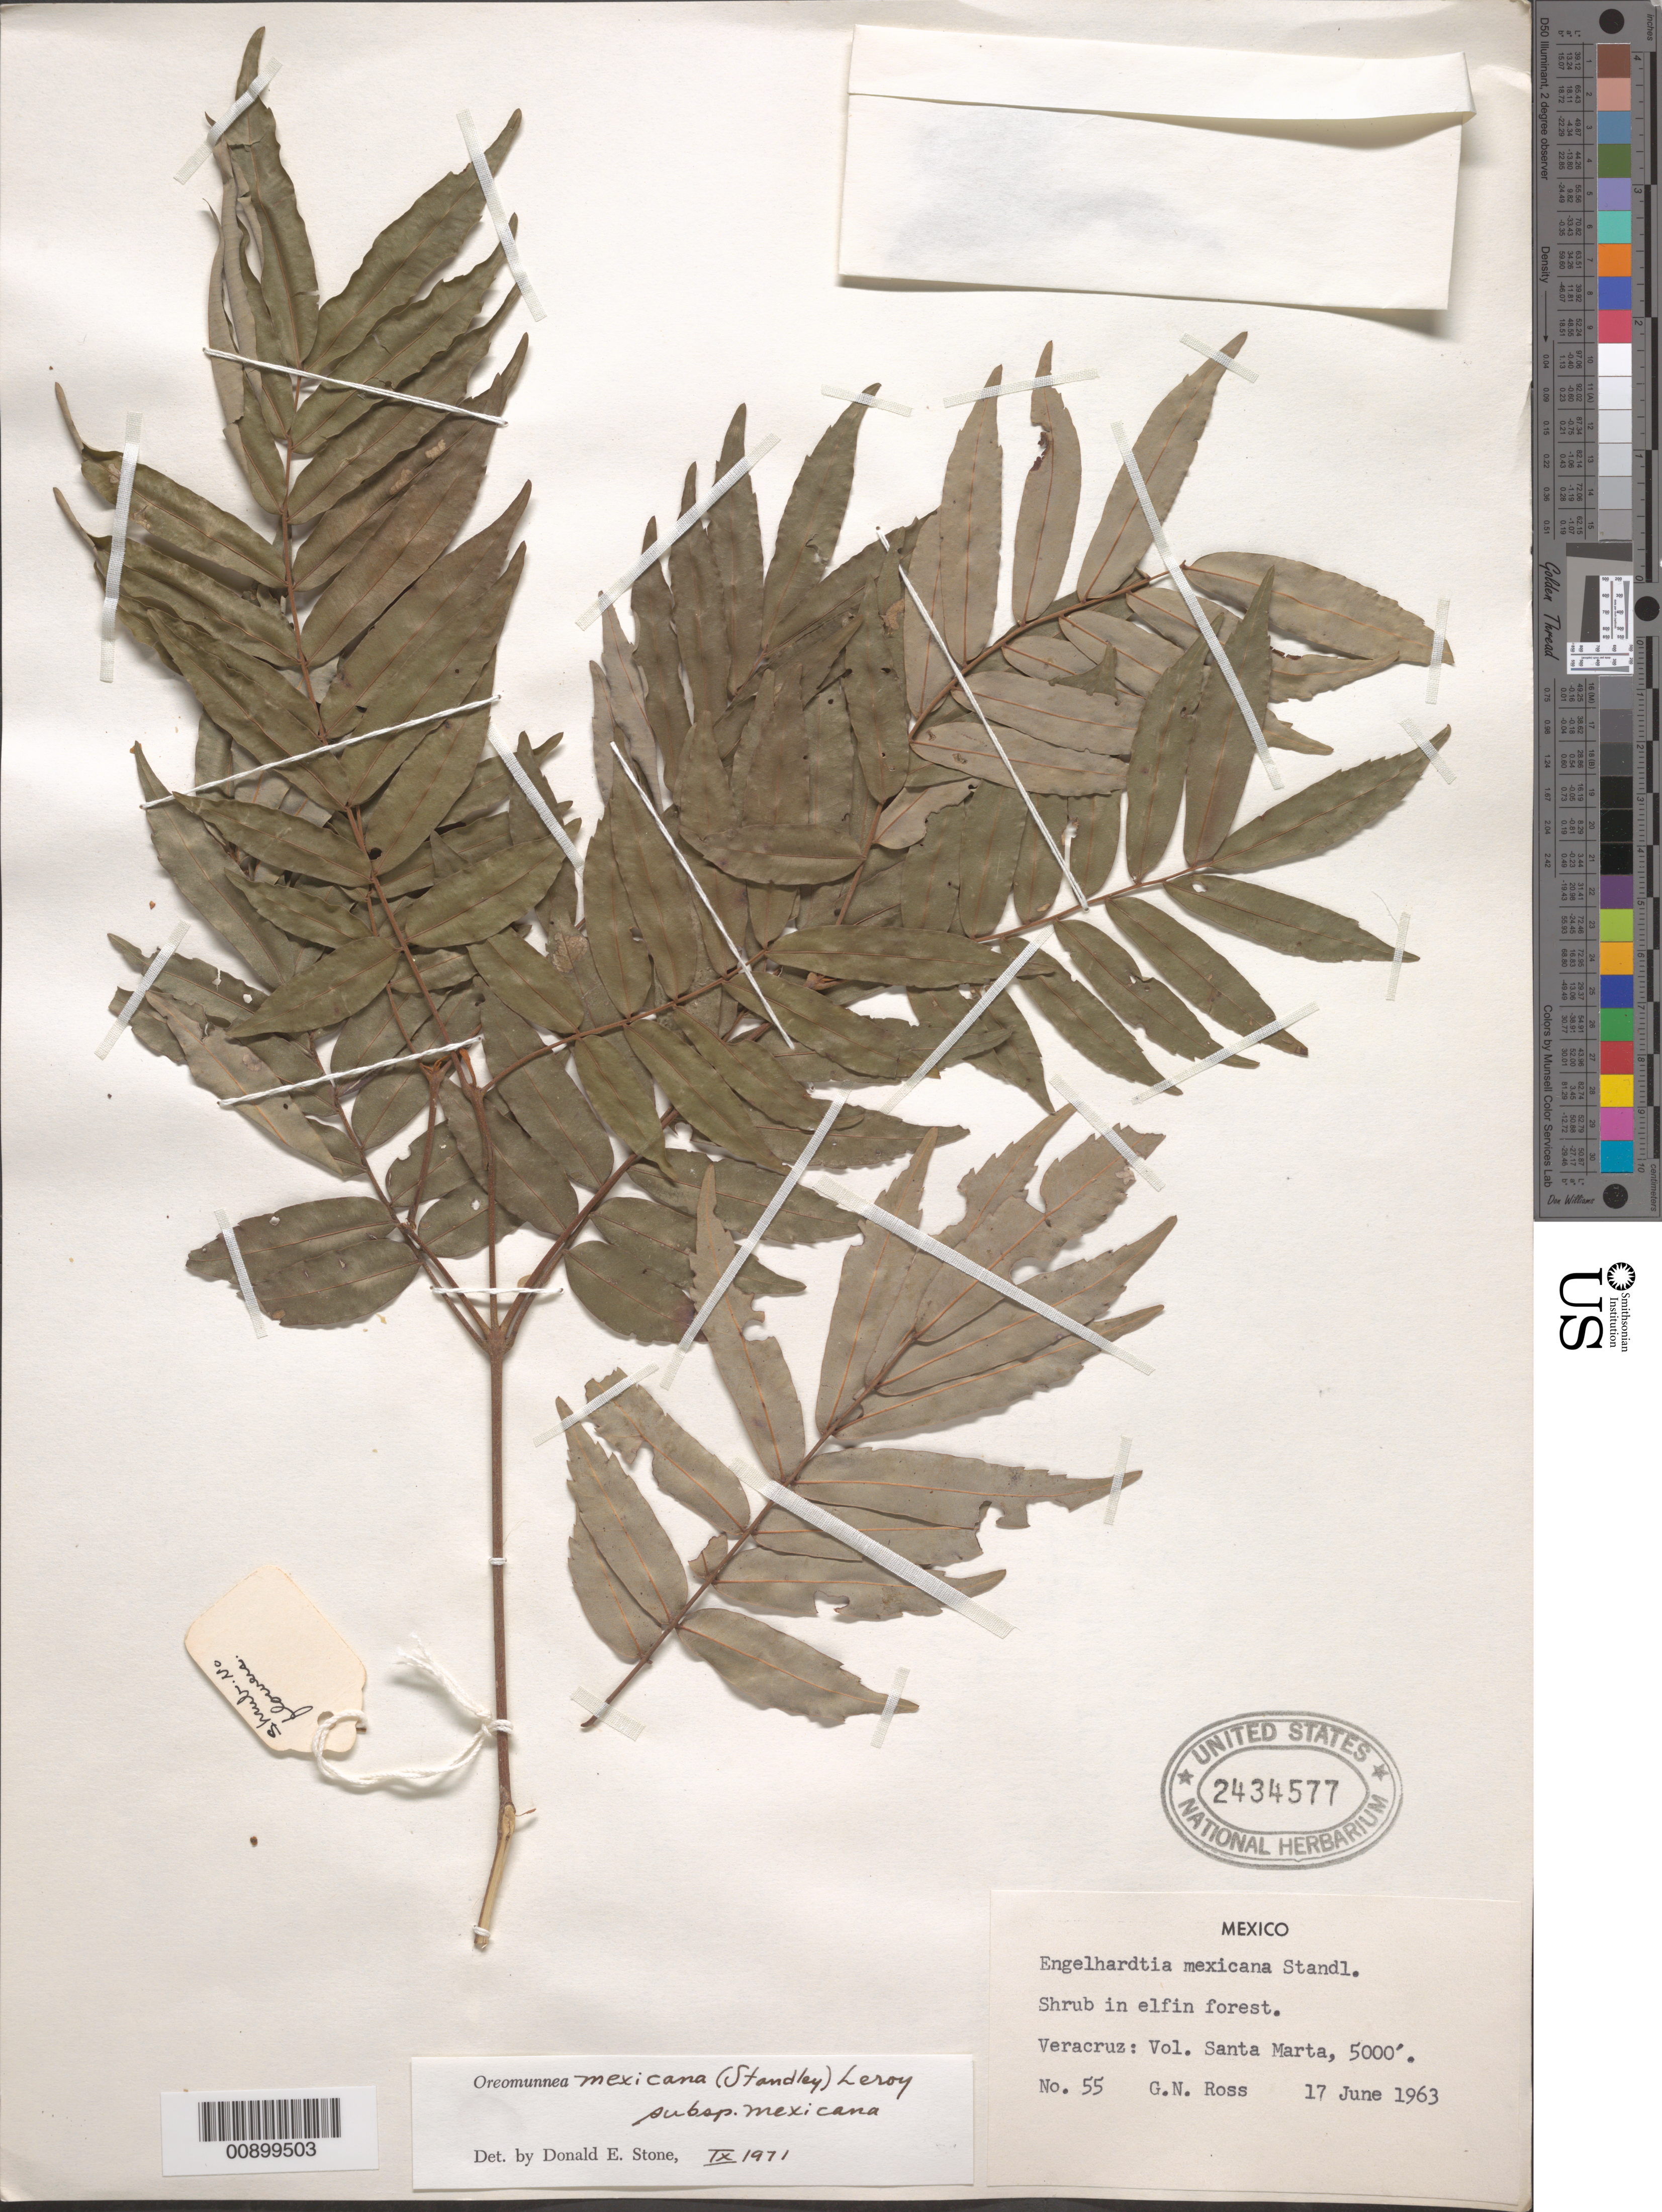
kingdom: Plantae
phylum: Tracheophyta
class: Magnoliopsida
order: Fagales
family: Juglandaceae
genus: Oreomunnea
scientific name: Oreomunnea mexicana subsp. mexicana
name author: (Standl.) J.-F. Leroy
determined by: Stone, D. E.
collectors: G. N. Ross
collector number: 55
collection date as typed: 17 Jun 1963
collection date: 1963-06-17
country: Mexico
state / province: Veracruz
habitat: Elfin forest.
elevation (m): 1524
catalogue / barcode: US 2434577